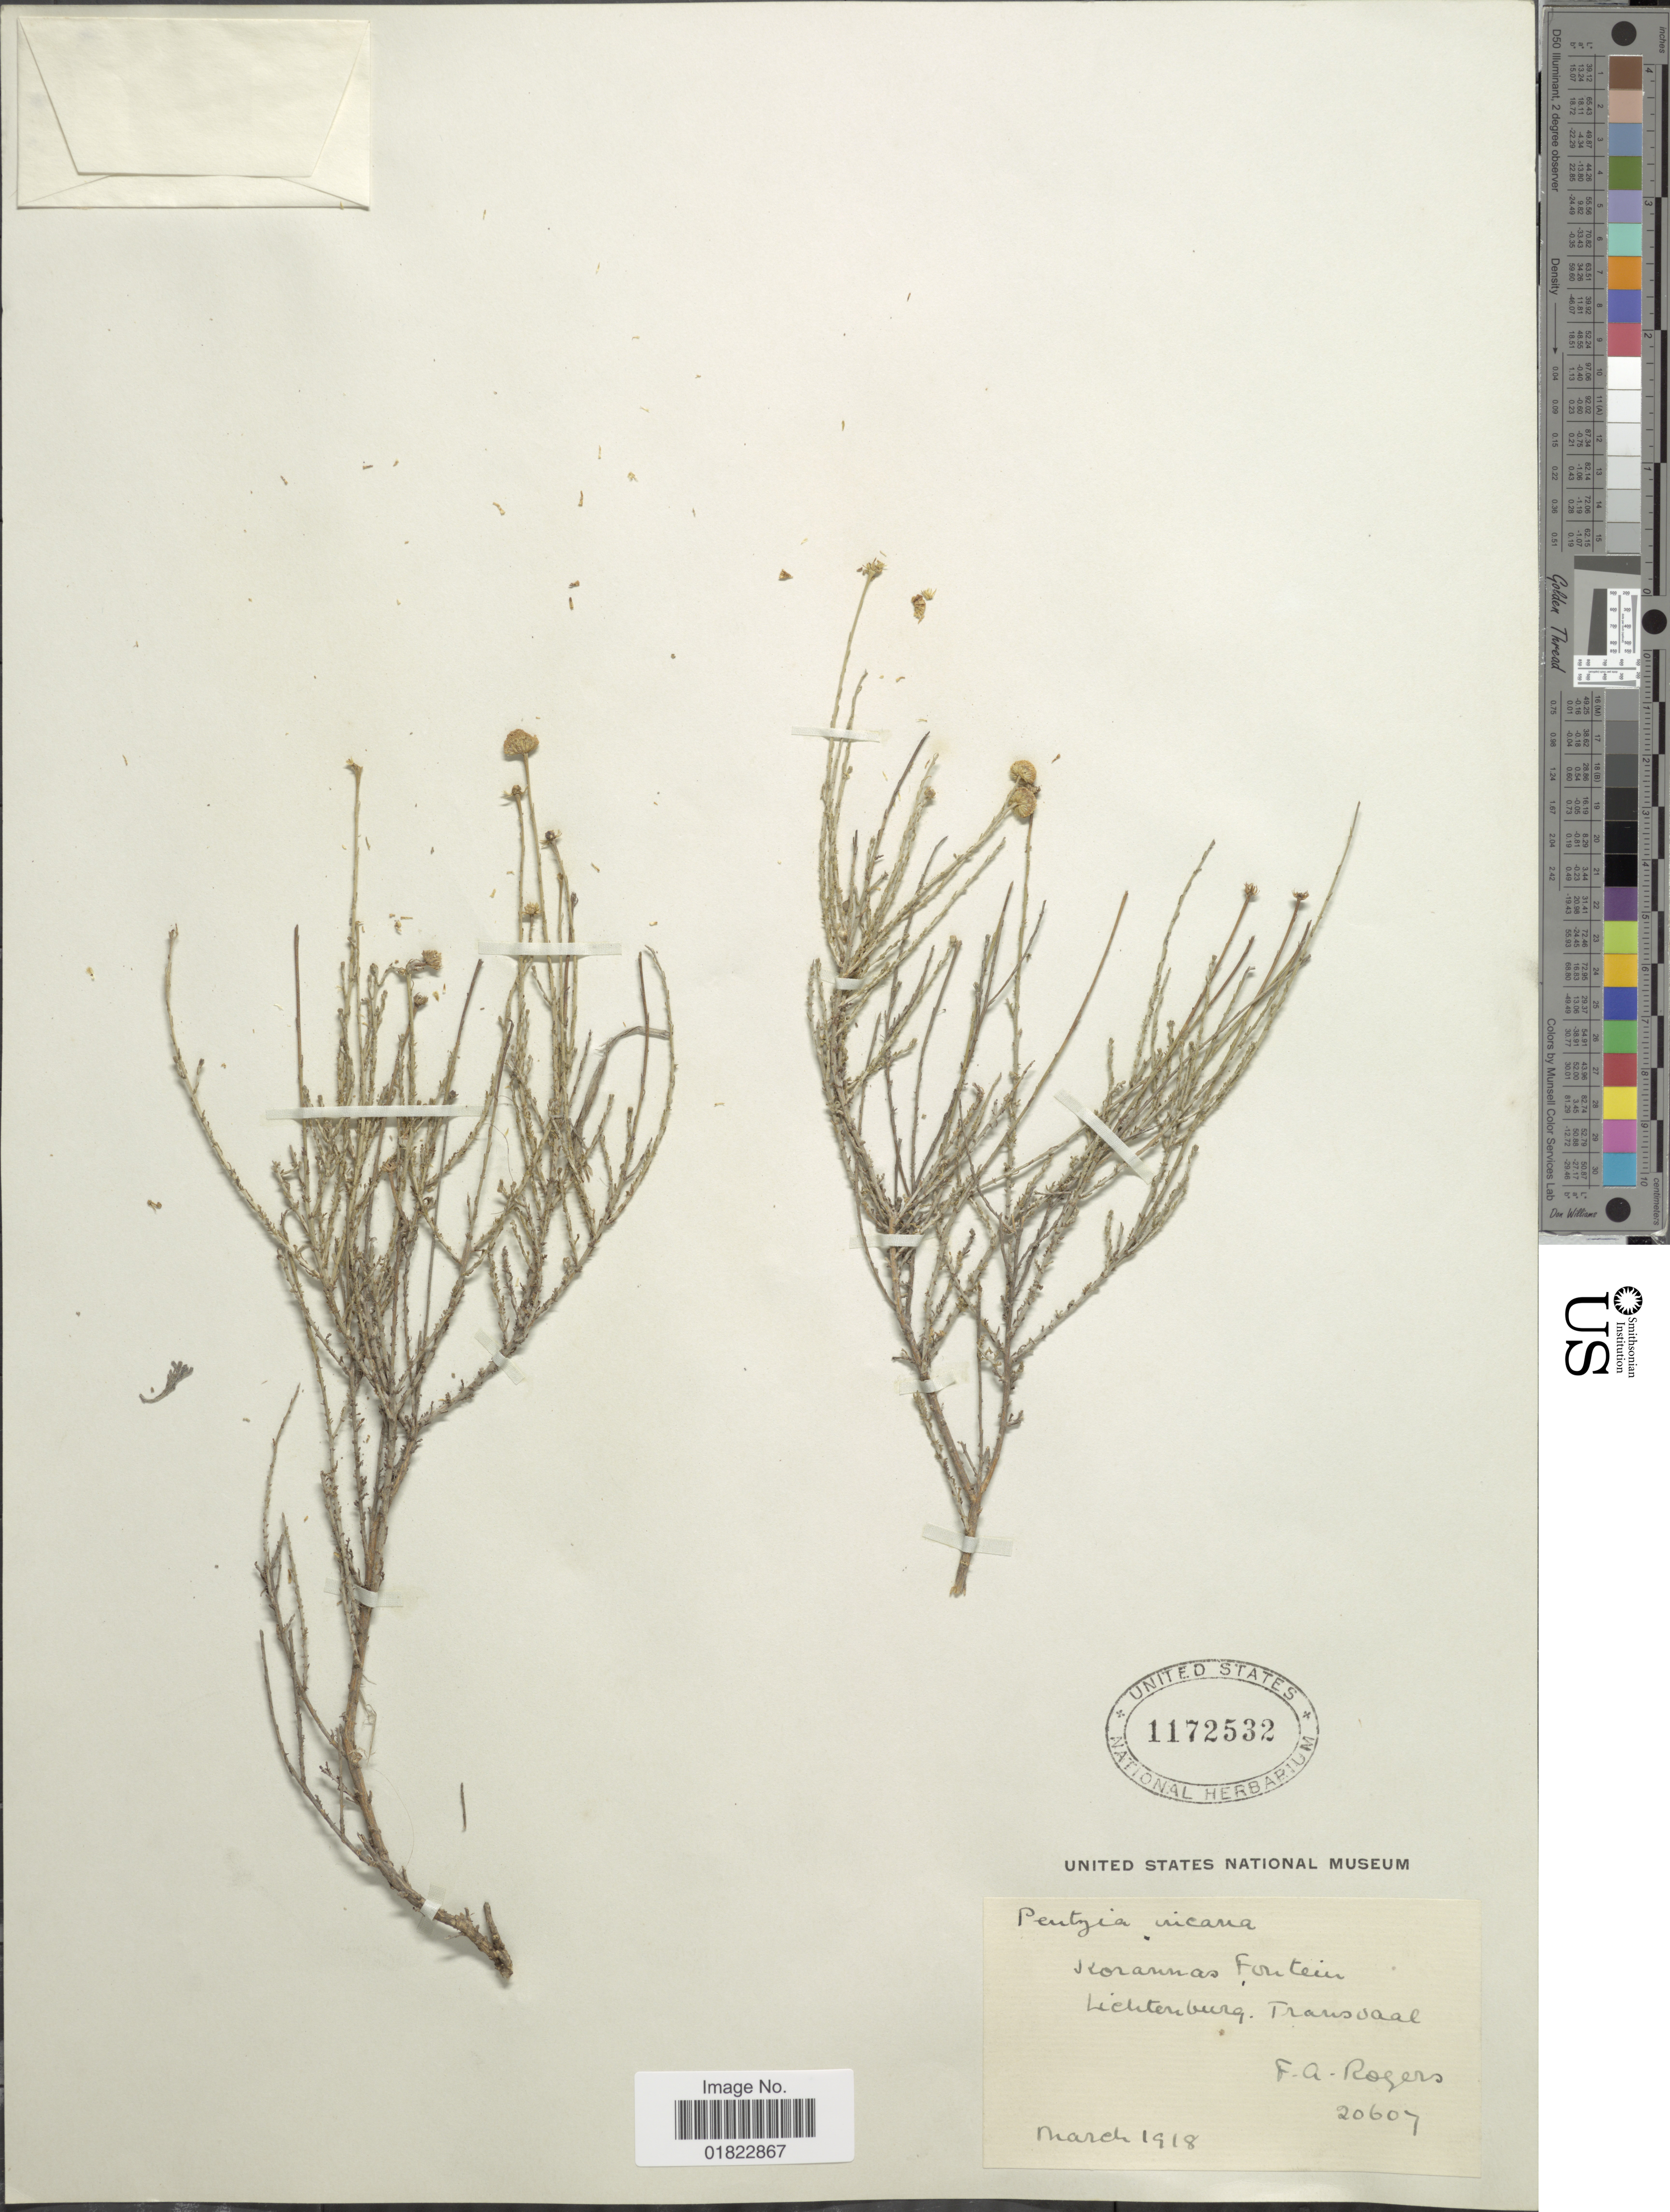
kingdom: Plantae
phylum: Tracheophyta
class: Magnoliopsida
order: Asterales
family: Asteraceae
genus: Pentzia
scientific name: Pentzia incana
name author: (Thunb.) Kuntze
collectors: F. A. Rogers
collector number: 20607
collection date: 1918-03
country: South Africa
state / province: North West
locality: Korannas Fontein [Korannafontein], Lichtenburg, Transvaal.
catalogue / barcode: US 1172532